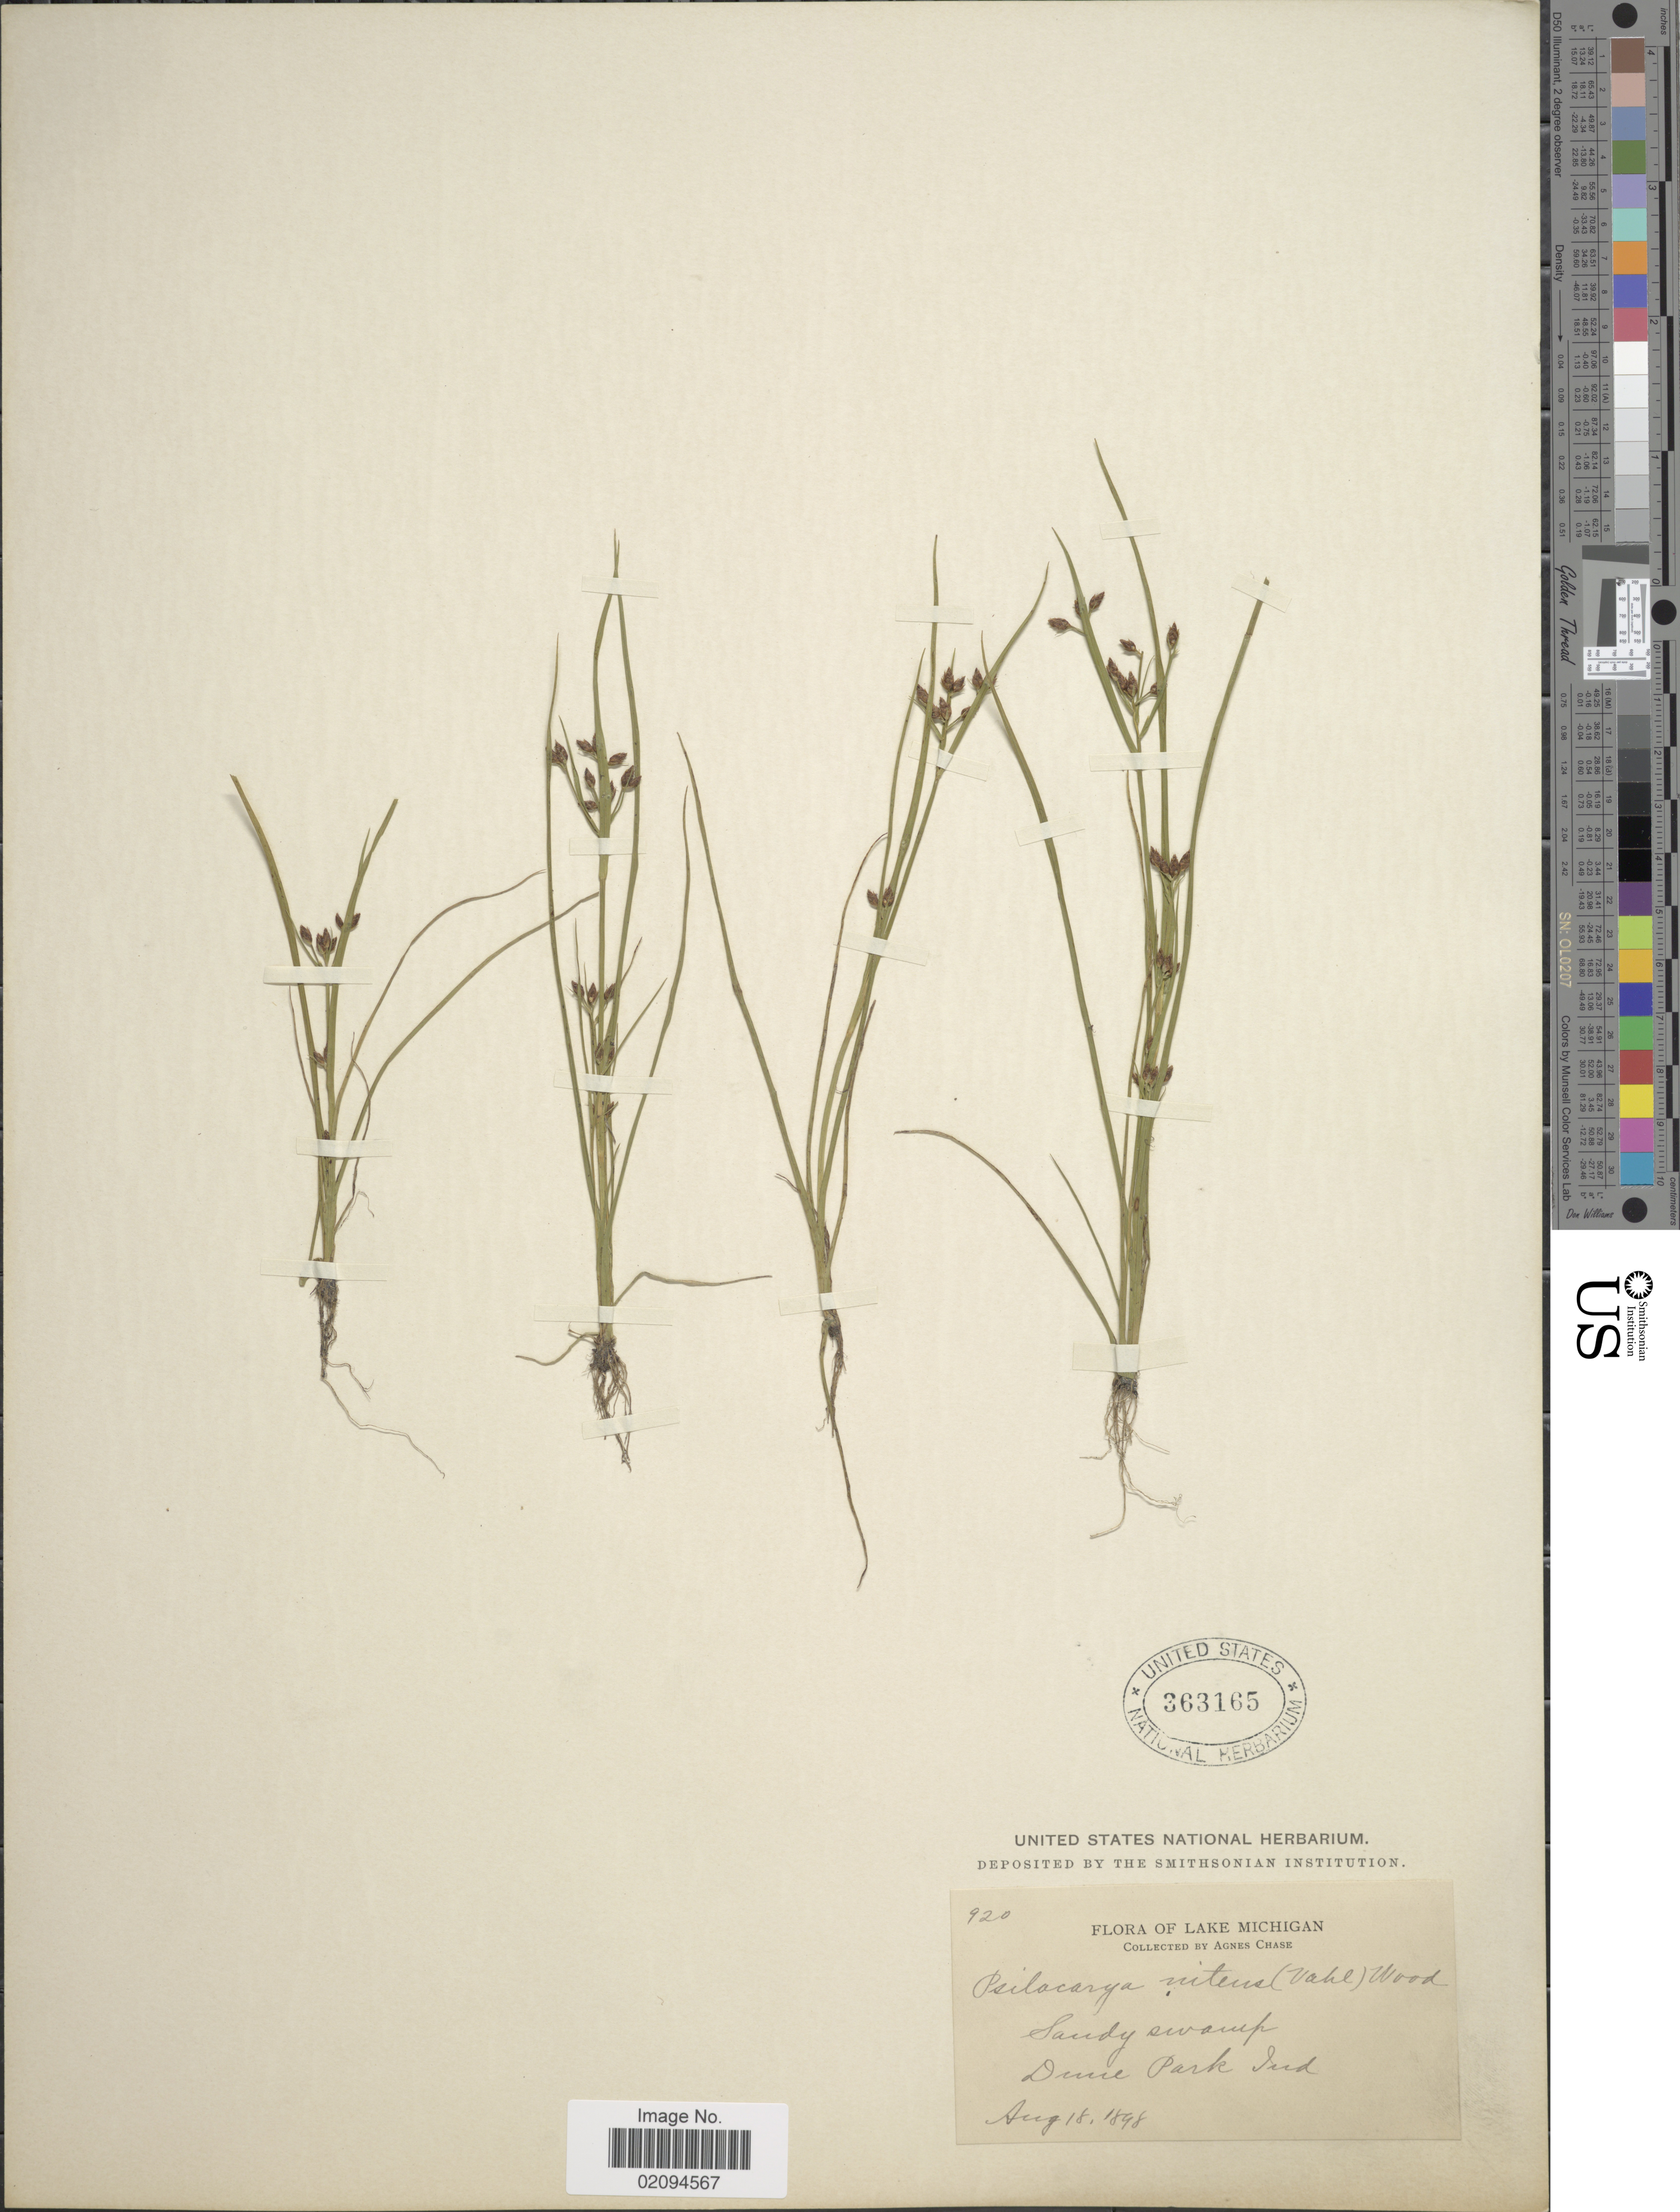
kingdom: Plantae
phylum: Tracheophyta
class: Liliopsida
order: Poales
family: Cyperaceae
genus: Rhynchospora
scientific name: Rhynchospora nitens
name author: (Vahl) A. Gray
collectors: A. Chase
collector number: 920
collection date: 1898-08-18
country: United States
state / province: Indiana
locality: Lake Michigan. Sandy swamp. Dune Park Ind.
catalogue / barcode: US 363165